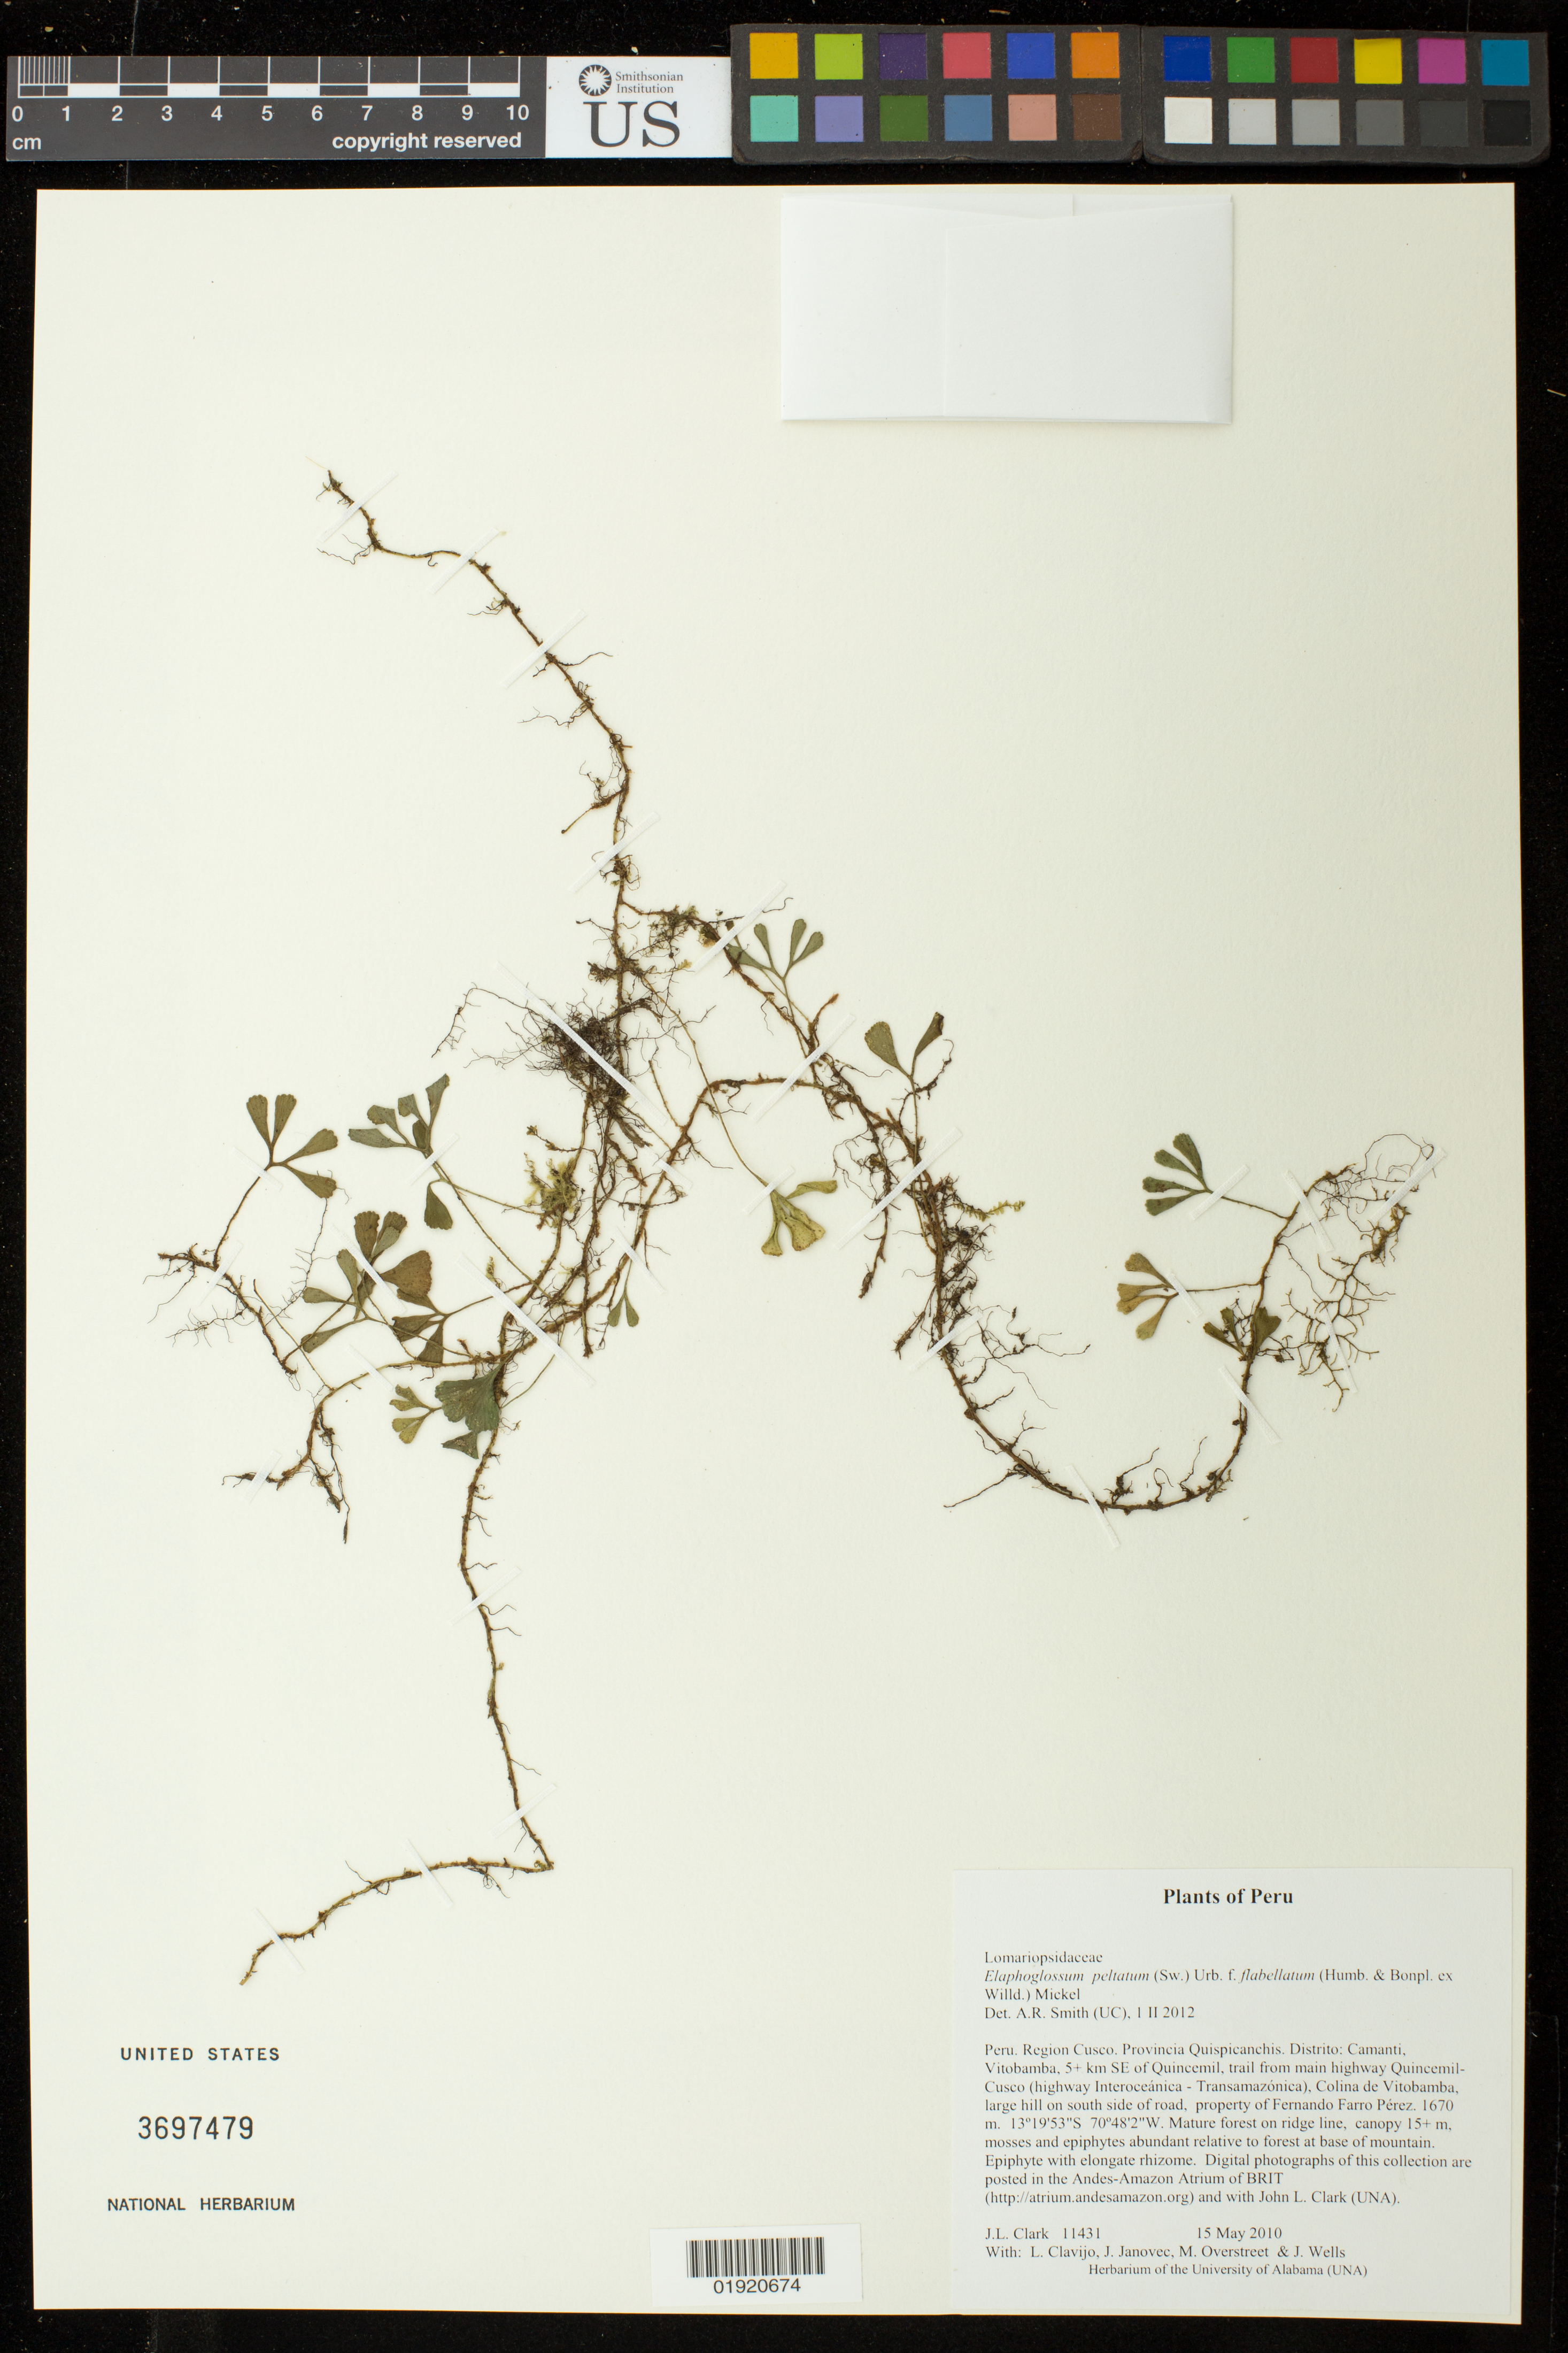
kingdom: Plantae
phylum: Tracheophyta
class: Polypodiopsida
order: Polypodiales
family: Dryopteridaceae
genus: Elaphoglossum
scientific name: Elaphoglossum peltatum f. flabellatum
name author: (Humb. & Bonpl. ex Willd.) Mickel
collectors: J. L. Clark, L. Clavijo, J. Janovec, M. Overstreet & J. Wells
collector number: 11431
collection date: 2010-05-15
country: Peru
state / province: Cusco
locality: Peru. Region Cusco. Provincia Quispicanchis. Distrito: Camanti, Vitobamba, 5+ km SE of Quincemil, trail from main highway Quincemil-Cusco (highway Interoceanica - Transamazonica), Colina de Vitobamba, large hill on south side of road, property of Fernando Farro Perez.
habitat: Mature forest on ridge line, canopy 15+ m, mosses and epiphytes abundant relative to forest at base of mountain.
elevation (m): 1670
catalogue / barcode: US 3697479